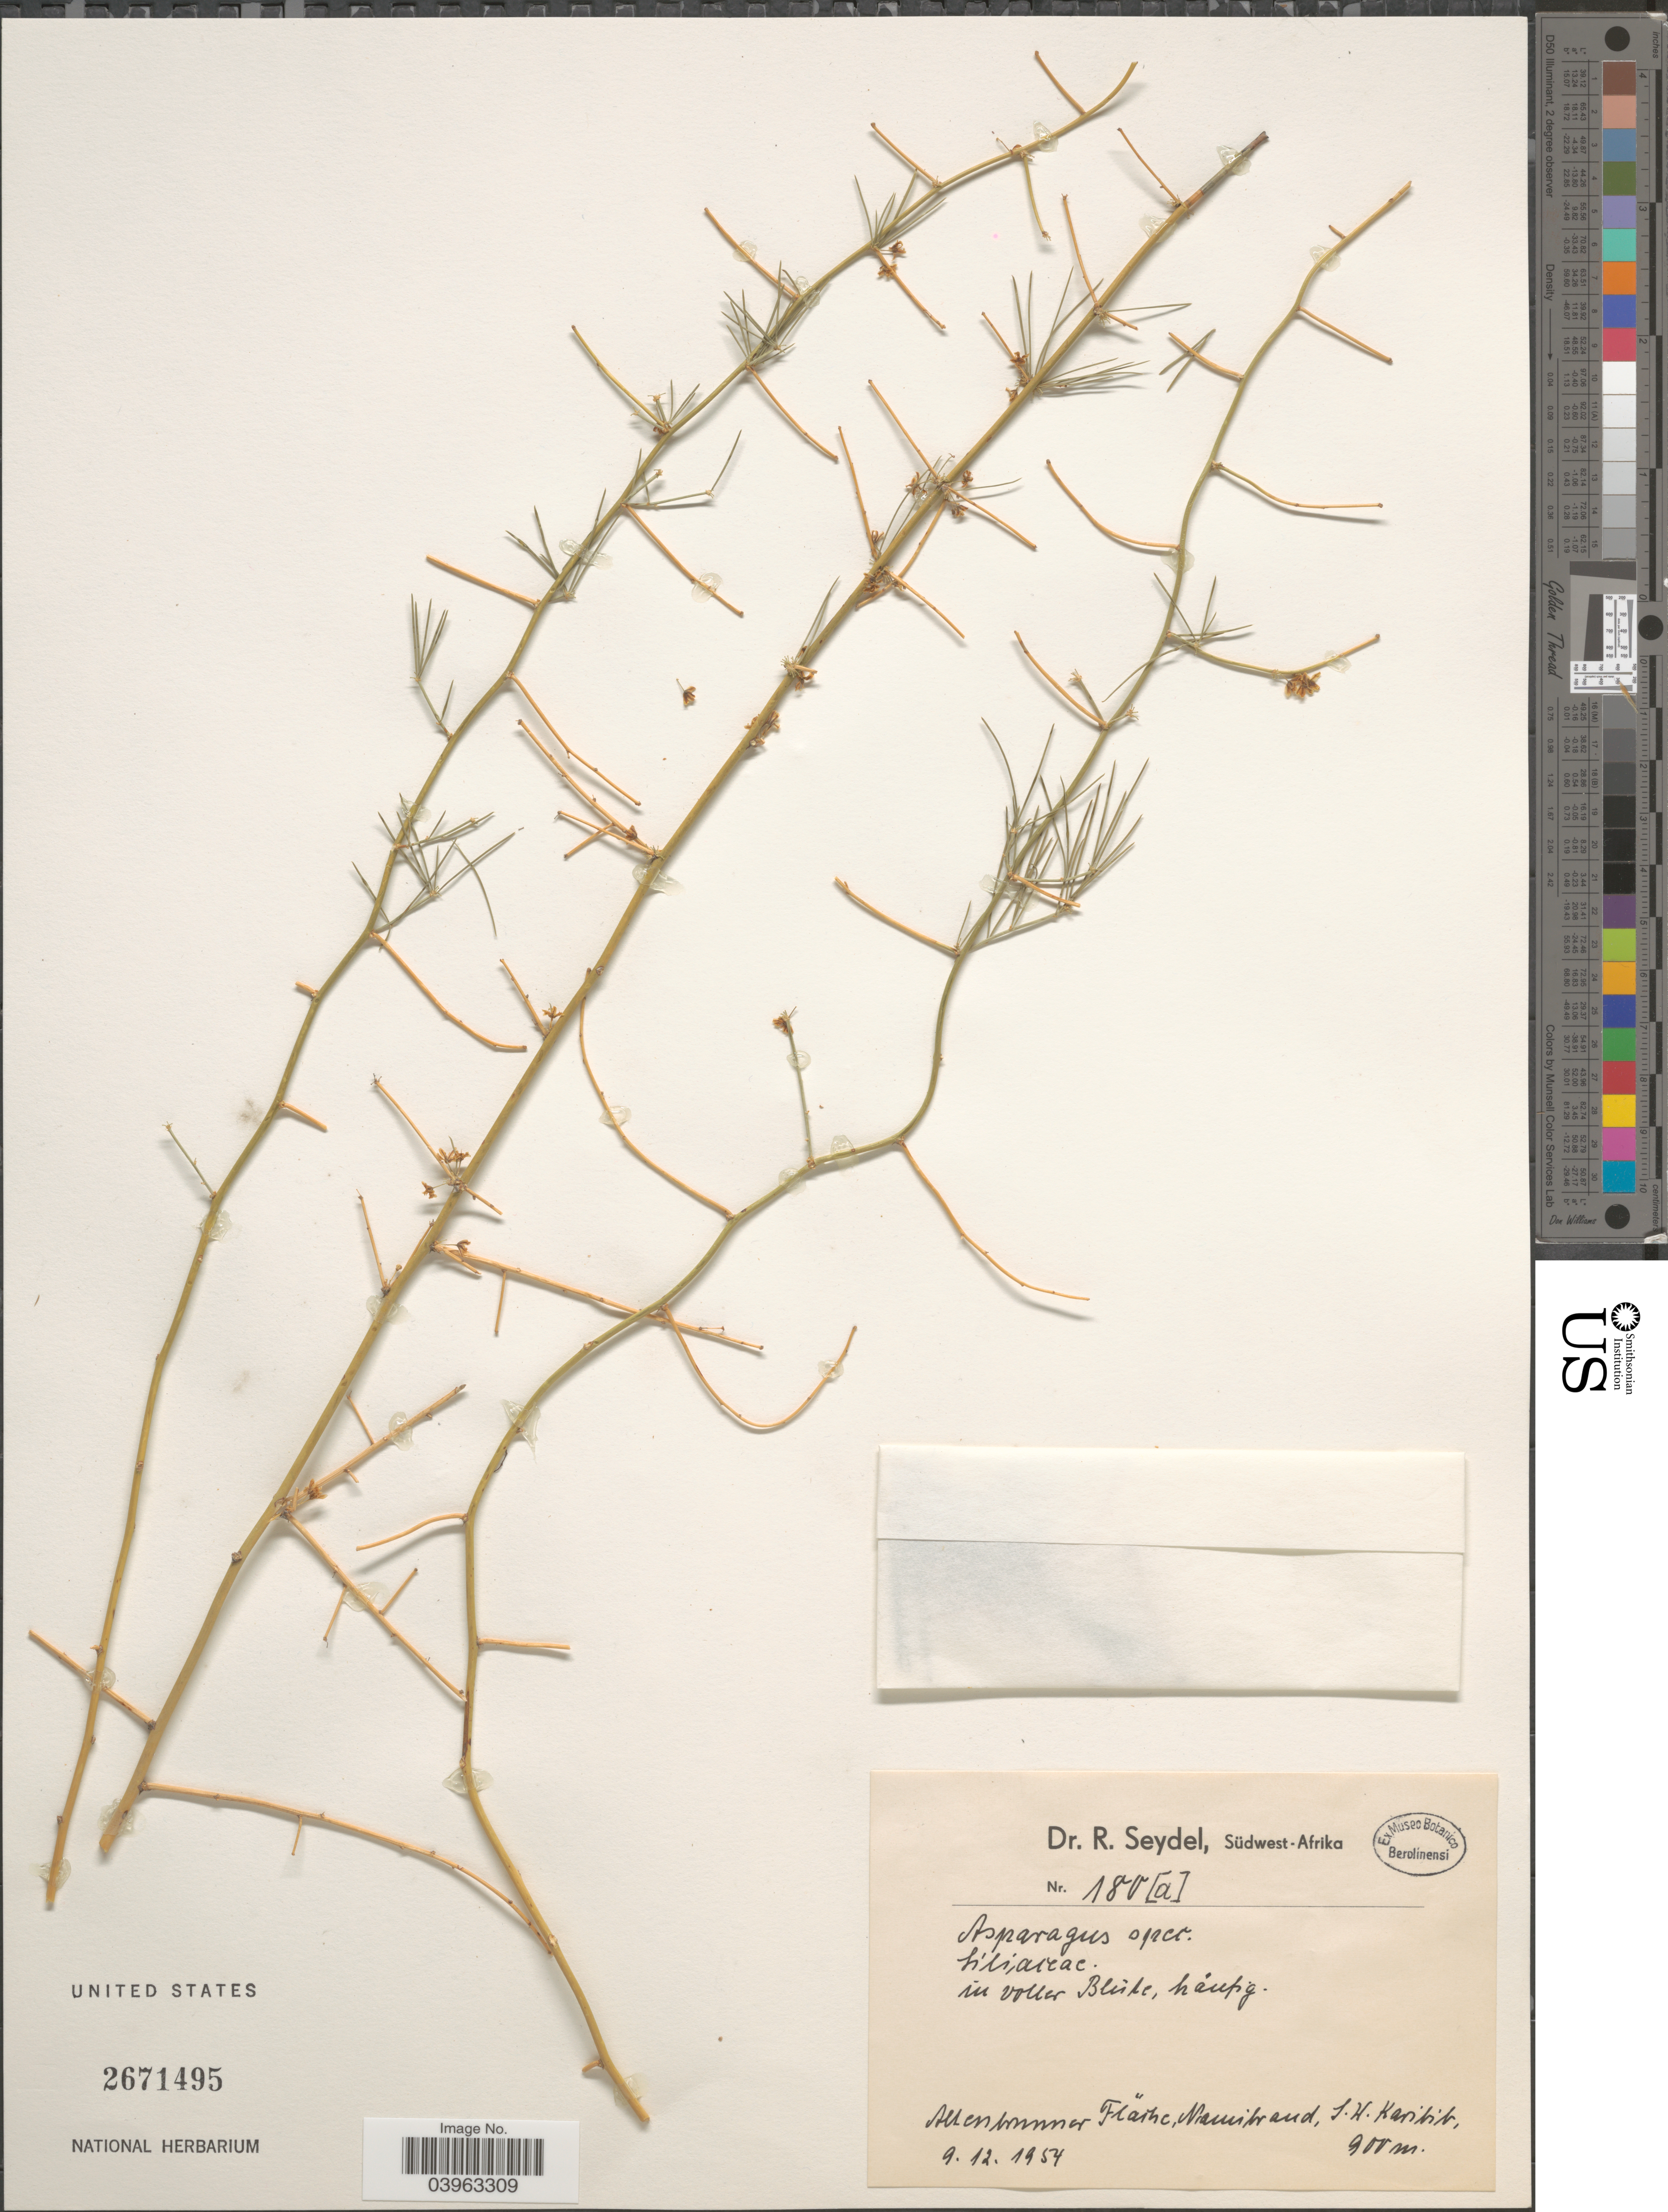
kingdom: Plantae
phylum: Tracheophyta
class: Liliopsida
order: Asparagales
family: Asparagaceae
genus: Asparagus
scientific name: Asparagus sp.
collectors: R. Seydel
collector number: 180[a]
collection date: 1954-12-09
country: Namibia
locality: Südwest-Afrika. Allenbonnar Flaihe, Namibrand, S. H. Karibib.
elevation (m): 900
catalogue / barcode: US 2671495